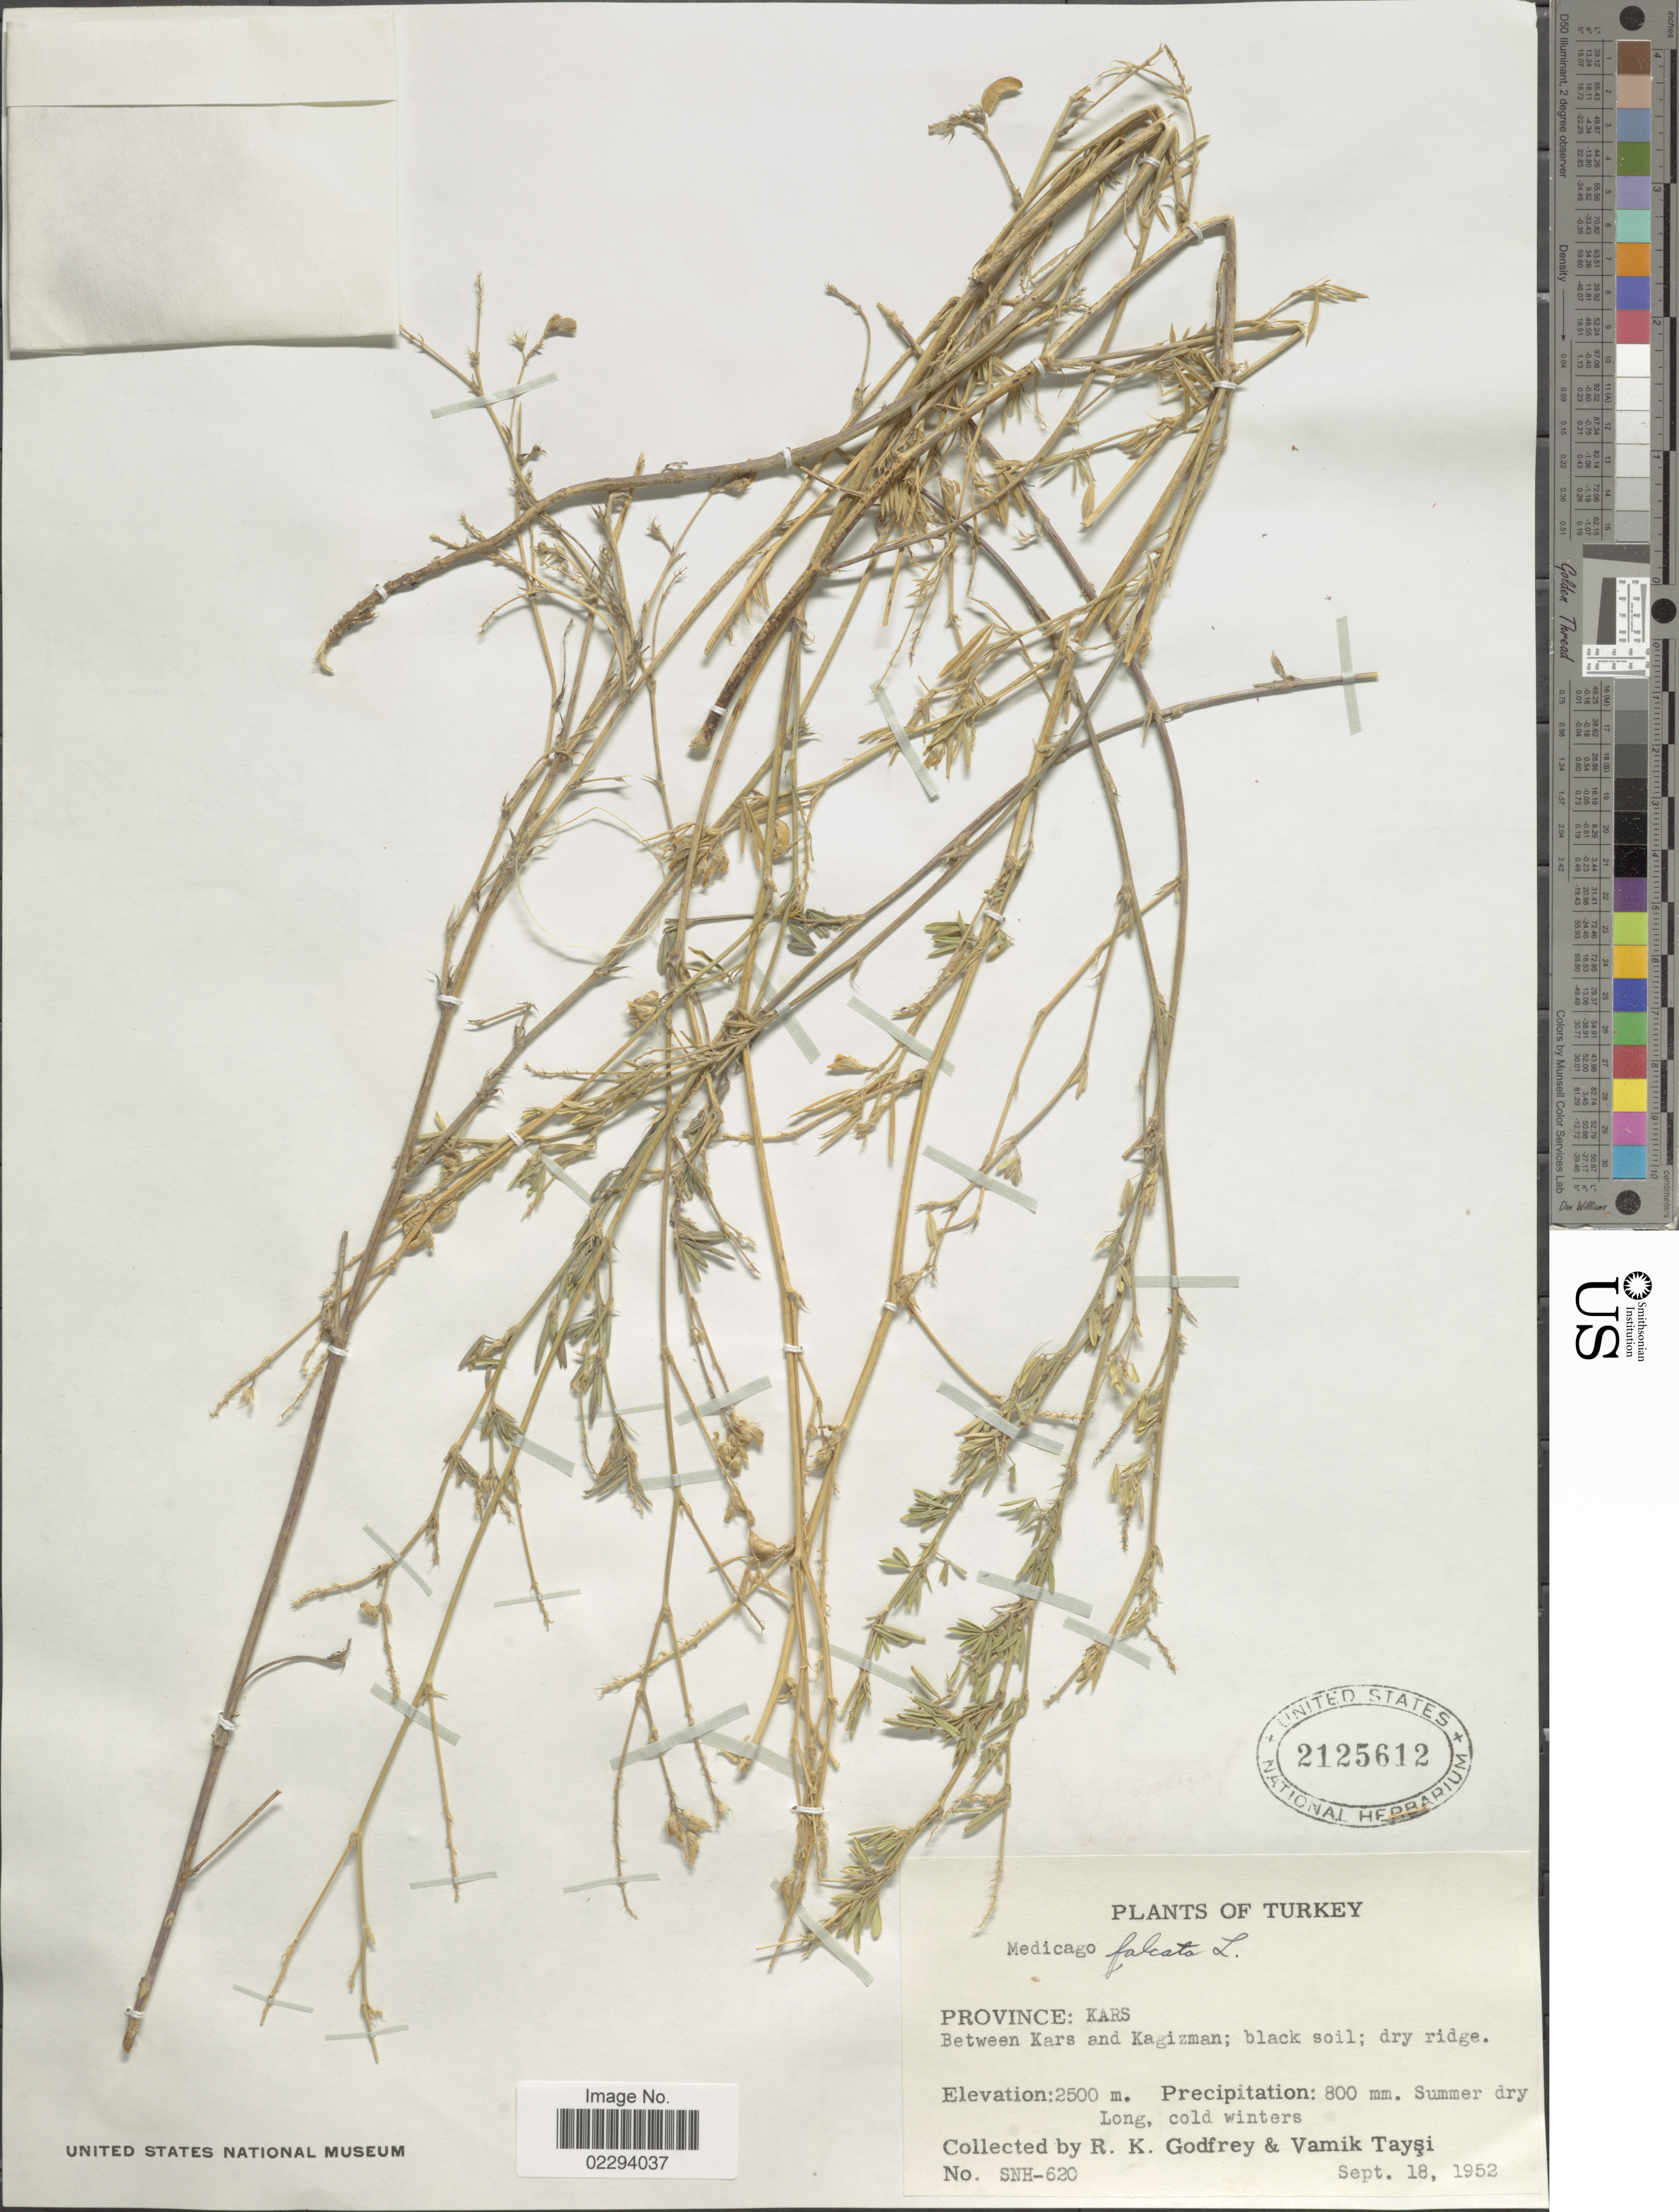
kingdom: Plantae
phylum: Tracheophyta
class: Magnoliopsida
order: Fabales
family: Fabaceae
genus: Medicago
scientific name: Medicago falcata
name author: L.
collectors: R. K. Godfrey & V. Taysi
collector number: SNH-620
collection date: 1952-09-18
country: Turkey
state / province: Kars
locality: Province: Kars. Between Kars and Kagizman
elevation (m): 2500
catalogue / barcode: US 2125612